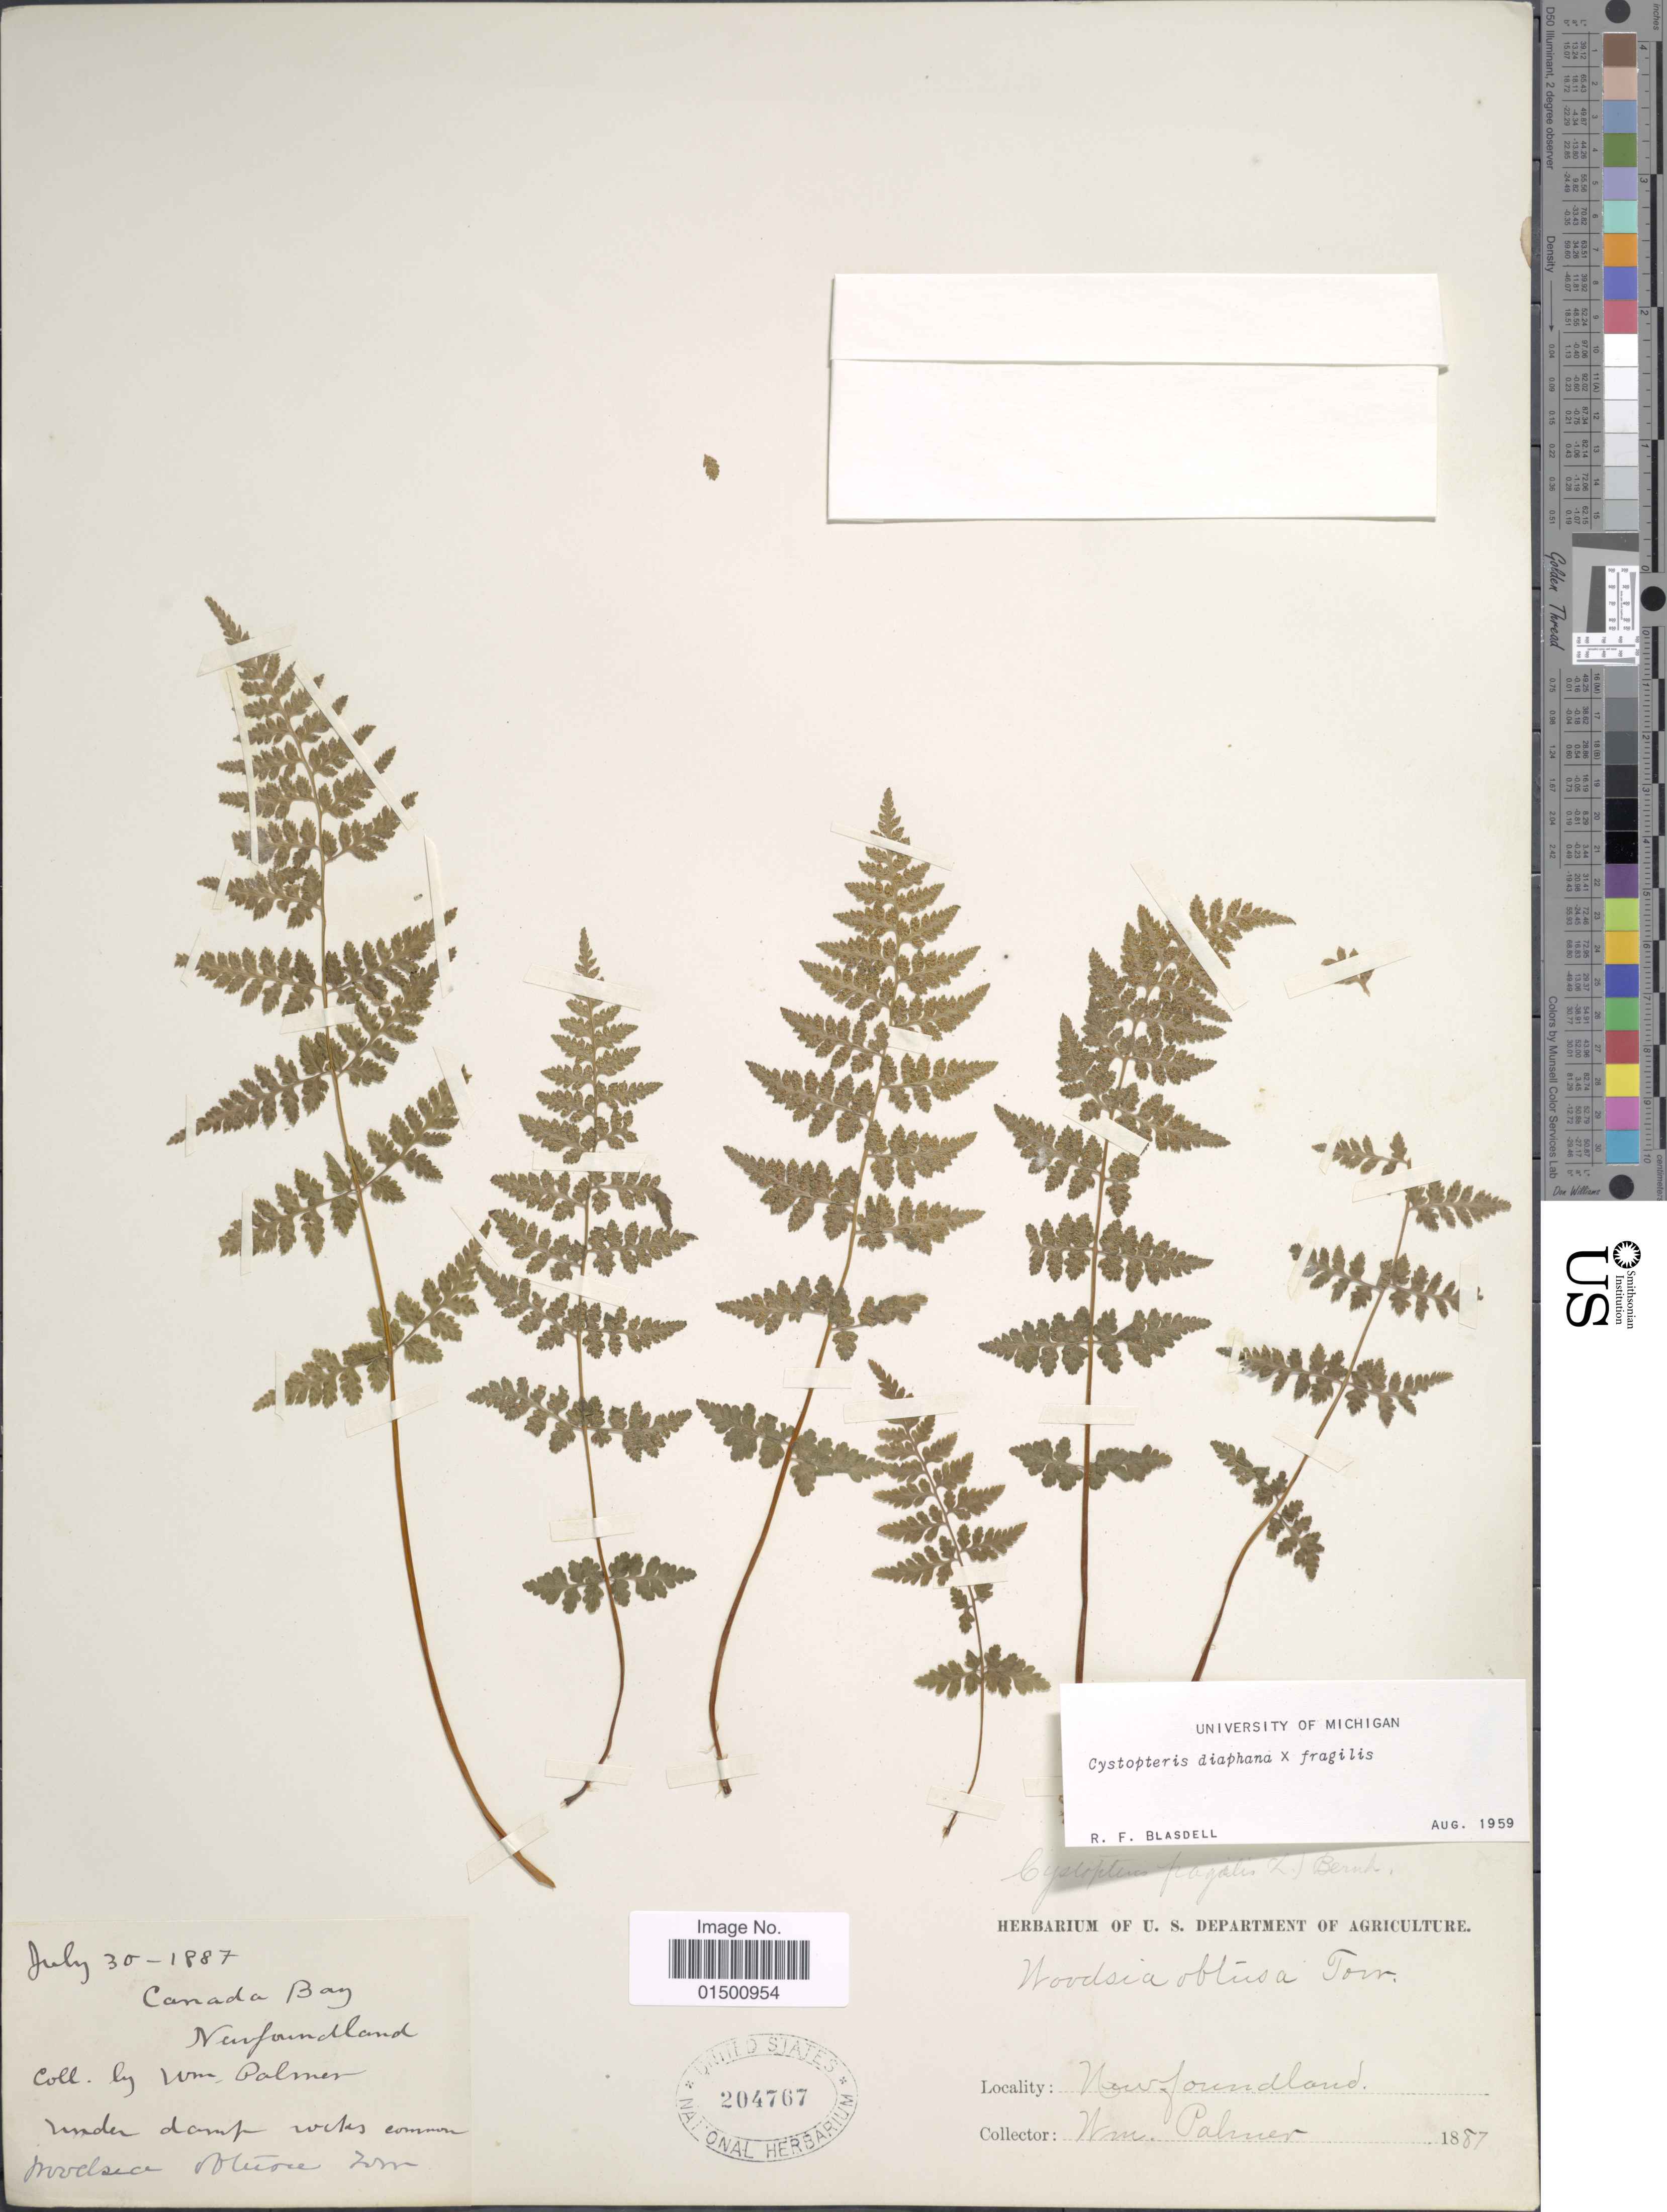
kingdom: Plantae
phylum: Tracheophyta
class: Polypodiopsida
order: Polypodiales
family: Cystopteridaceae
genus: Cystopteris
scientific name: Cystopteris diaphana x C. fragilis (L.) Bernh.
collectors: W. Palmer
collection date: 1887-07-30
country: Canada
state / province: Newfoundland and Labrador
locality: Canada Bay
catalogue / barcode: US 204767